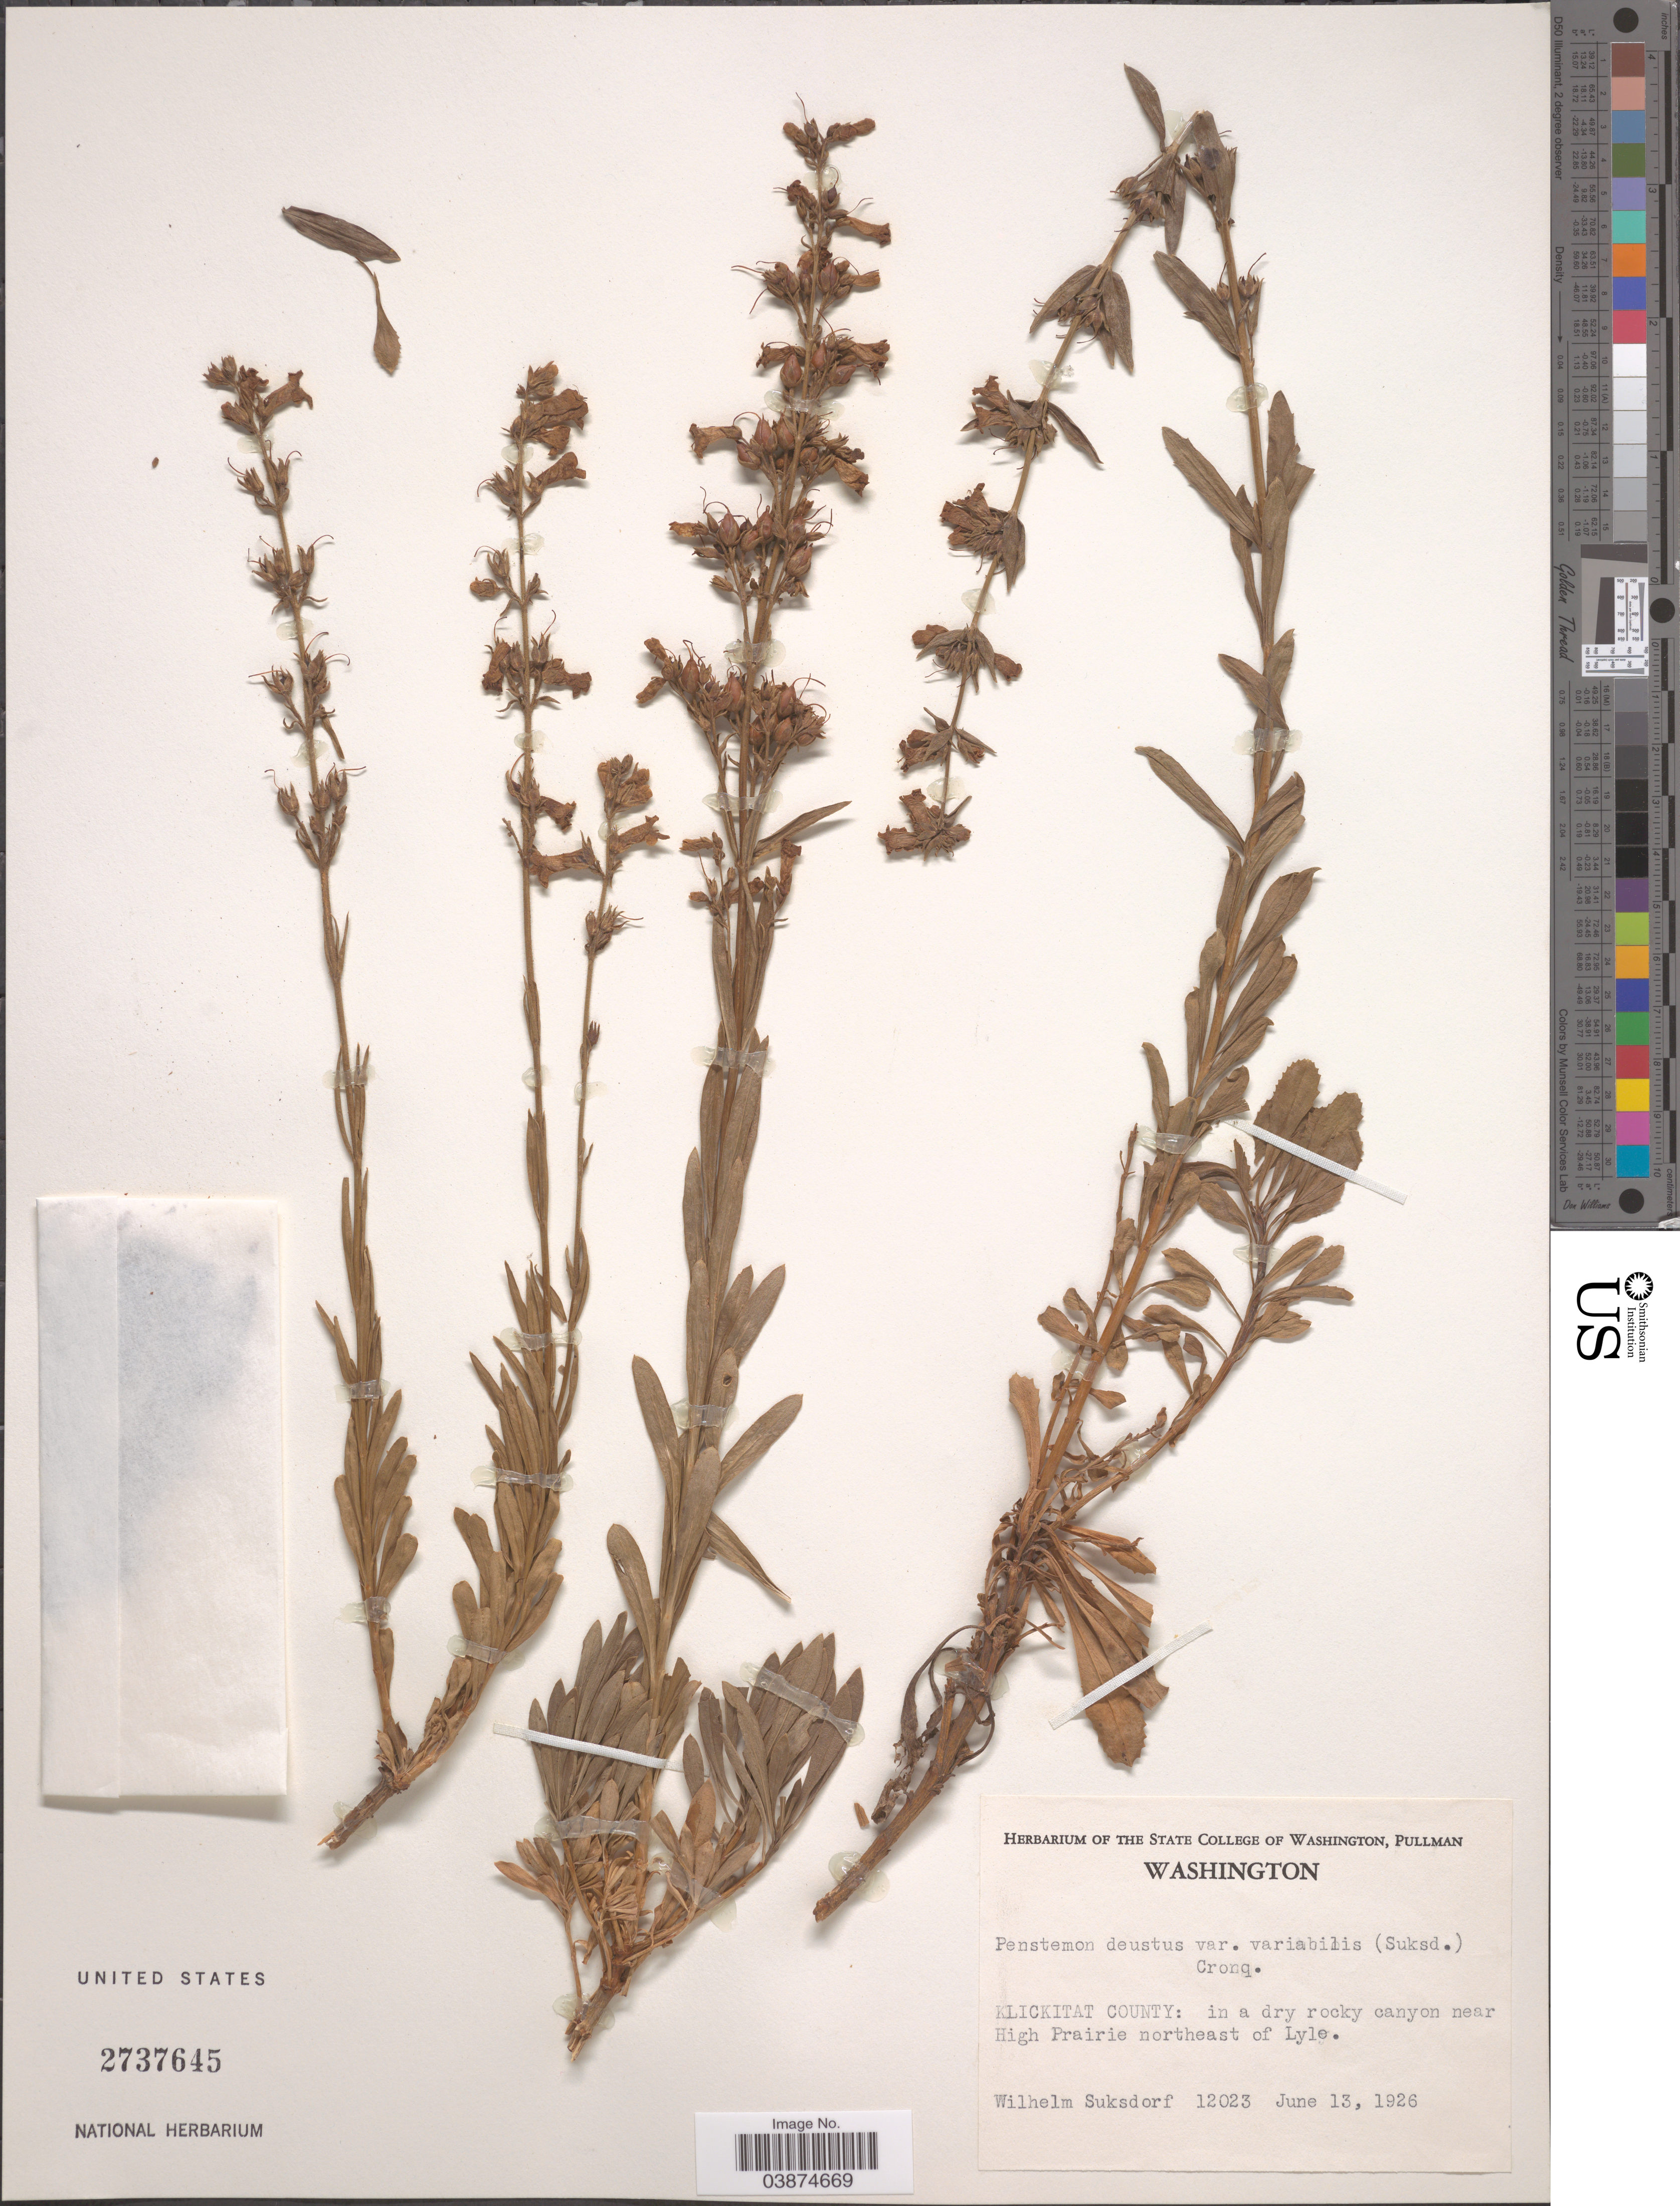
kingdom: Plantae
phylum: Tracheophyta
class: Magnoliopsida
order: Lamiales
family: Plantaginaceae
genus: Penstemon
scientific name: Penstemon deustus subsp. variabilis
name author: (Suksd.) Pennell & D.D. Keck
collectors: W. N. Suksdorf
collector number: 12023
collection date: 1926-06-13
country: United States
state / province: Washington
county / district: Klickitat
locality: Klickitat County: in a dry rocky canyon near High Prairie northeast of Lyle.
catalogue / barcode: US 2737645